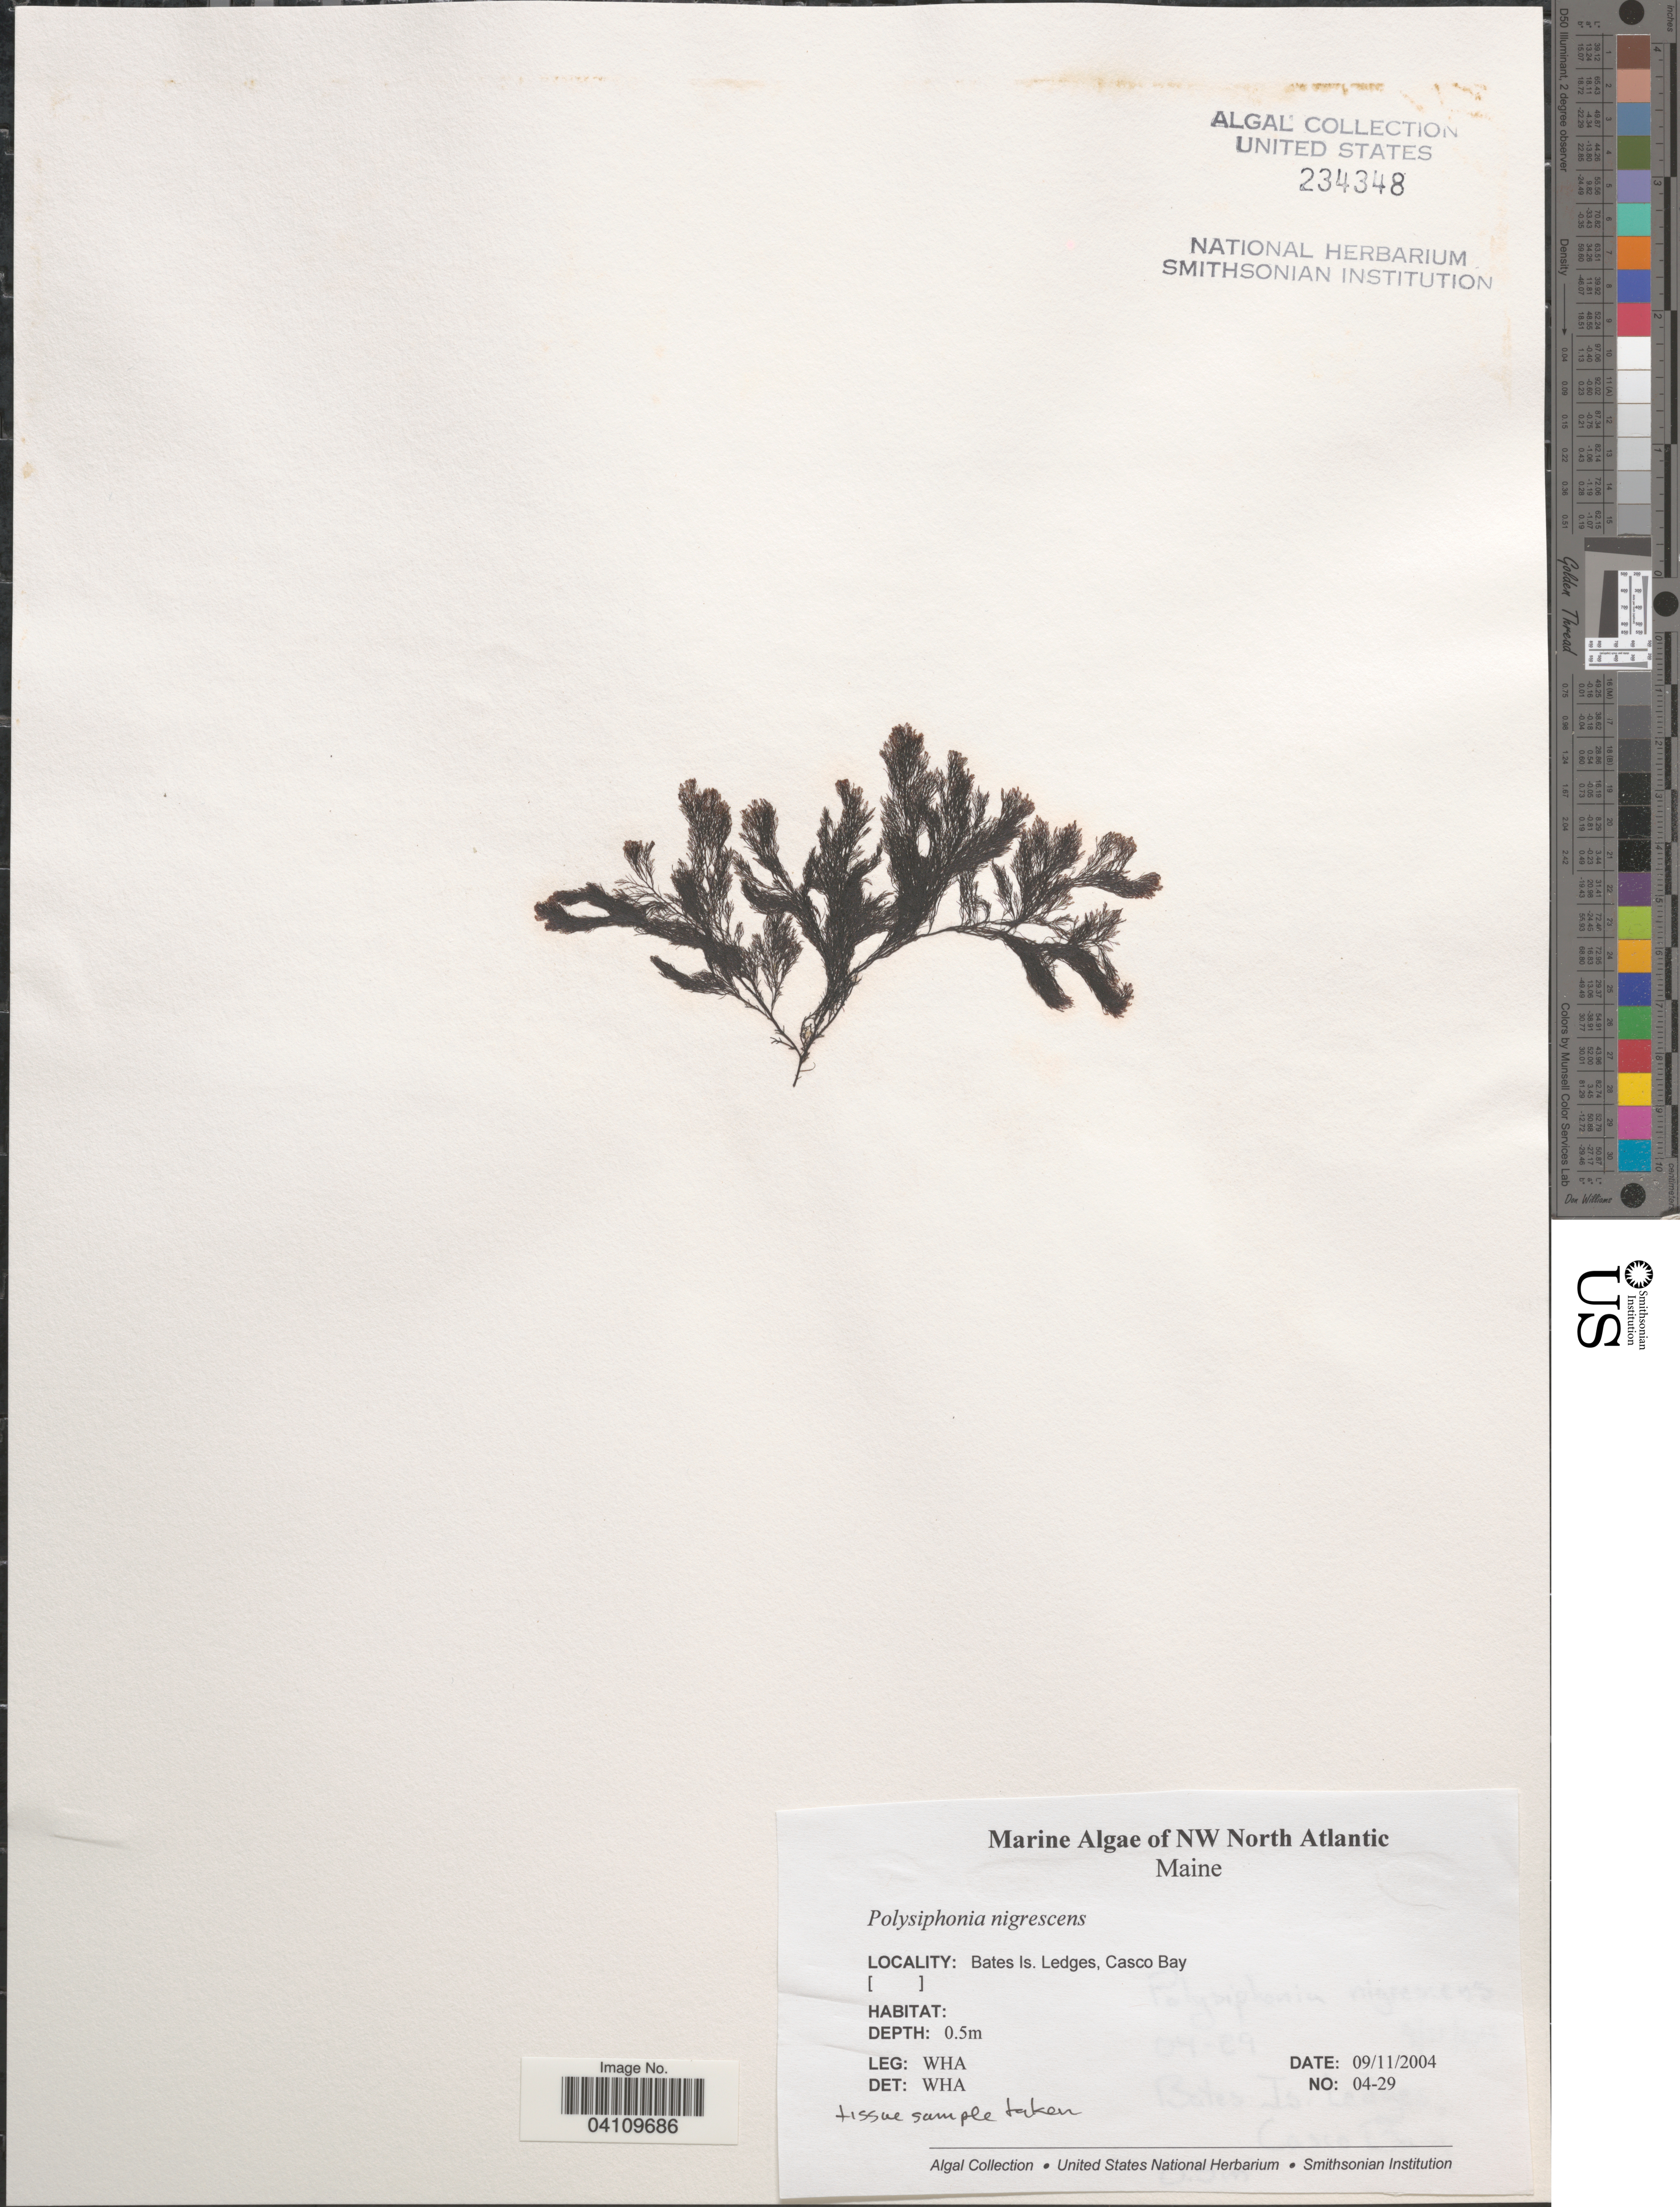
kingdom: Plantae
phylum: Rhodophyta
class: Florideophyceae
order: Ceramiales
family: Rhodomelaceae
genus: Vertebrata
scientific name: Vertebrata fucoides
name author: (Hudson) Kuntze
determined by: Algae name updating Project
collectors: W. H. Adey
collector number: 04-29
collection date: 2004-09-11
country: United States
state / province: Maine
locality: NW North Atlantic. Bates Is. Ledges, Casco Bay.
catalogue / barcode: US 234348